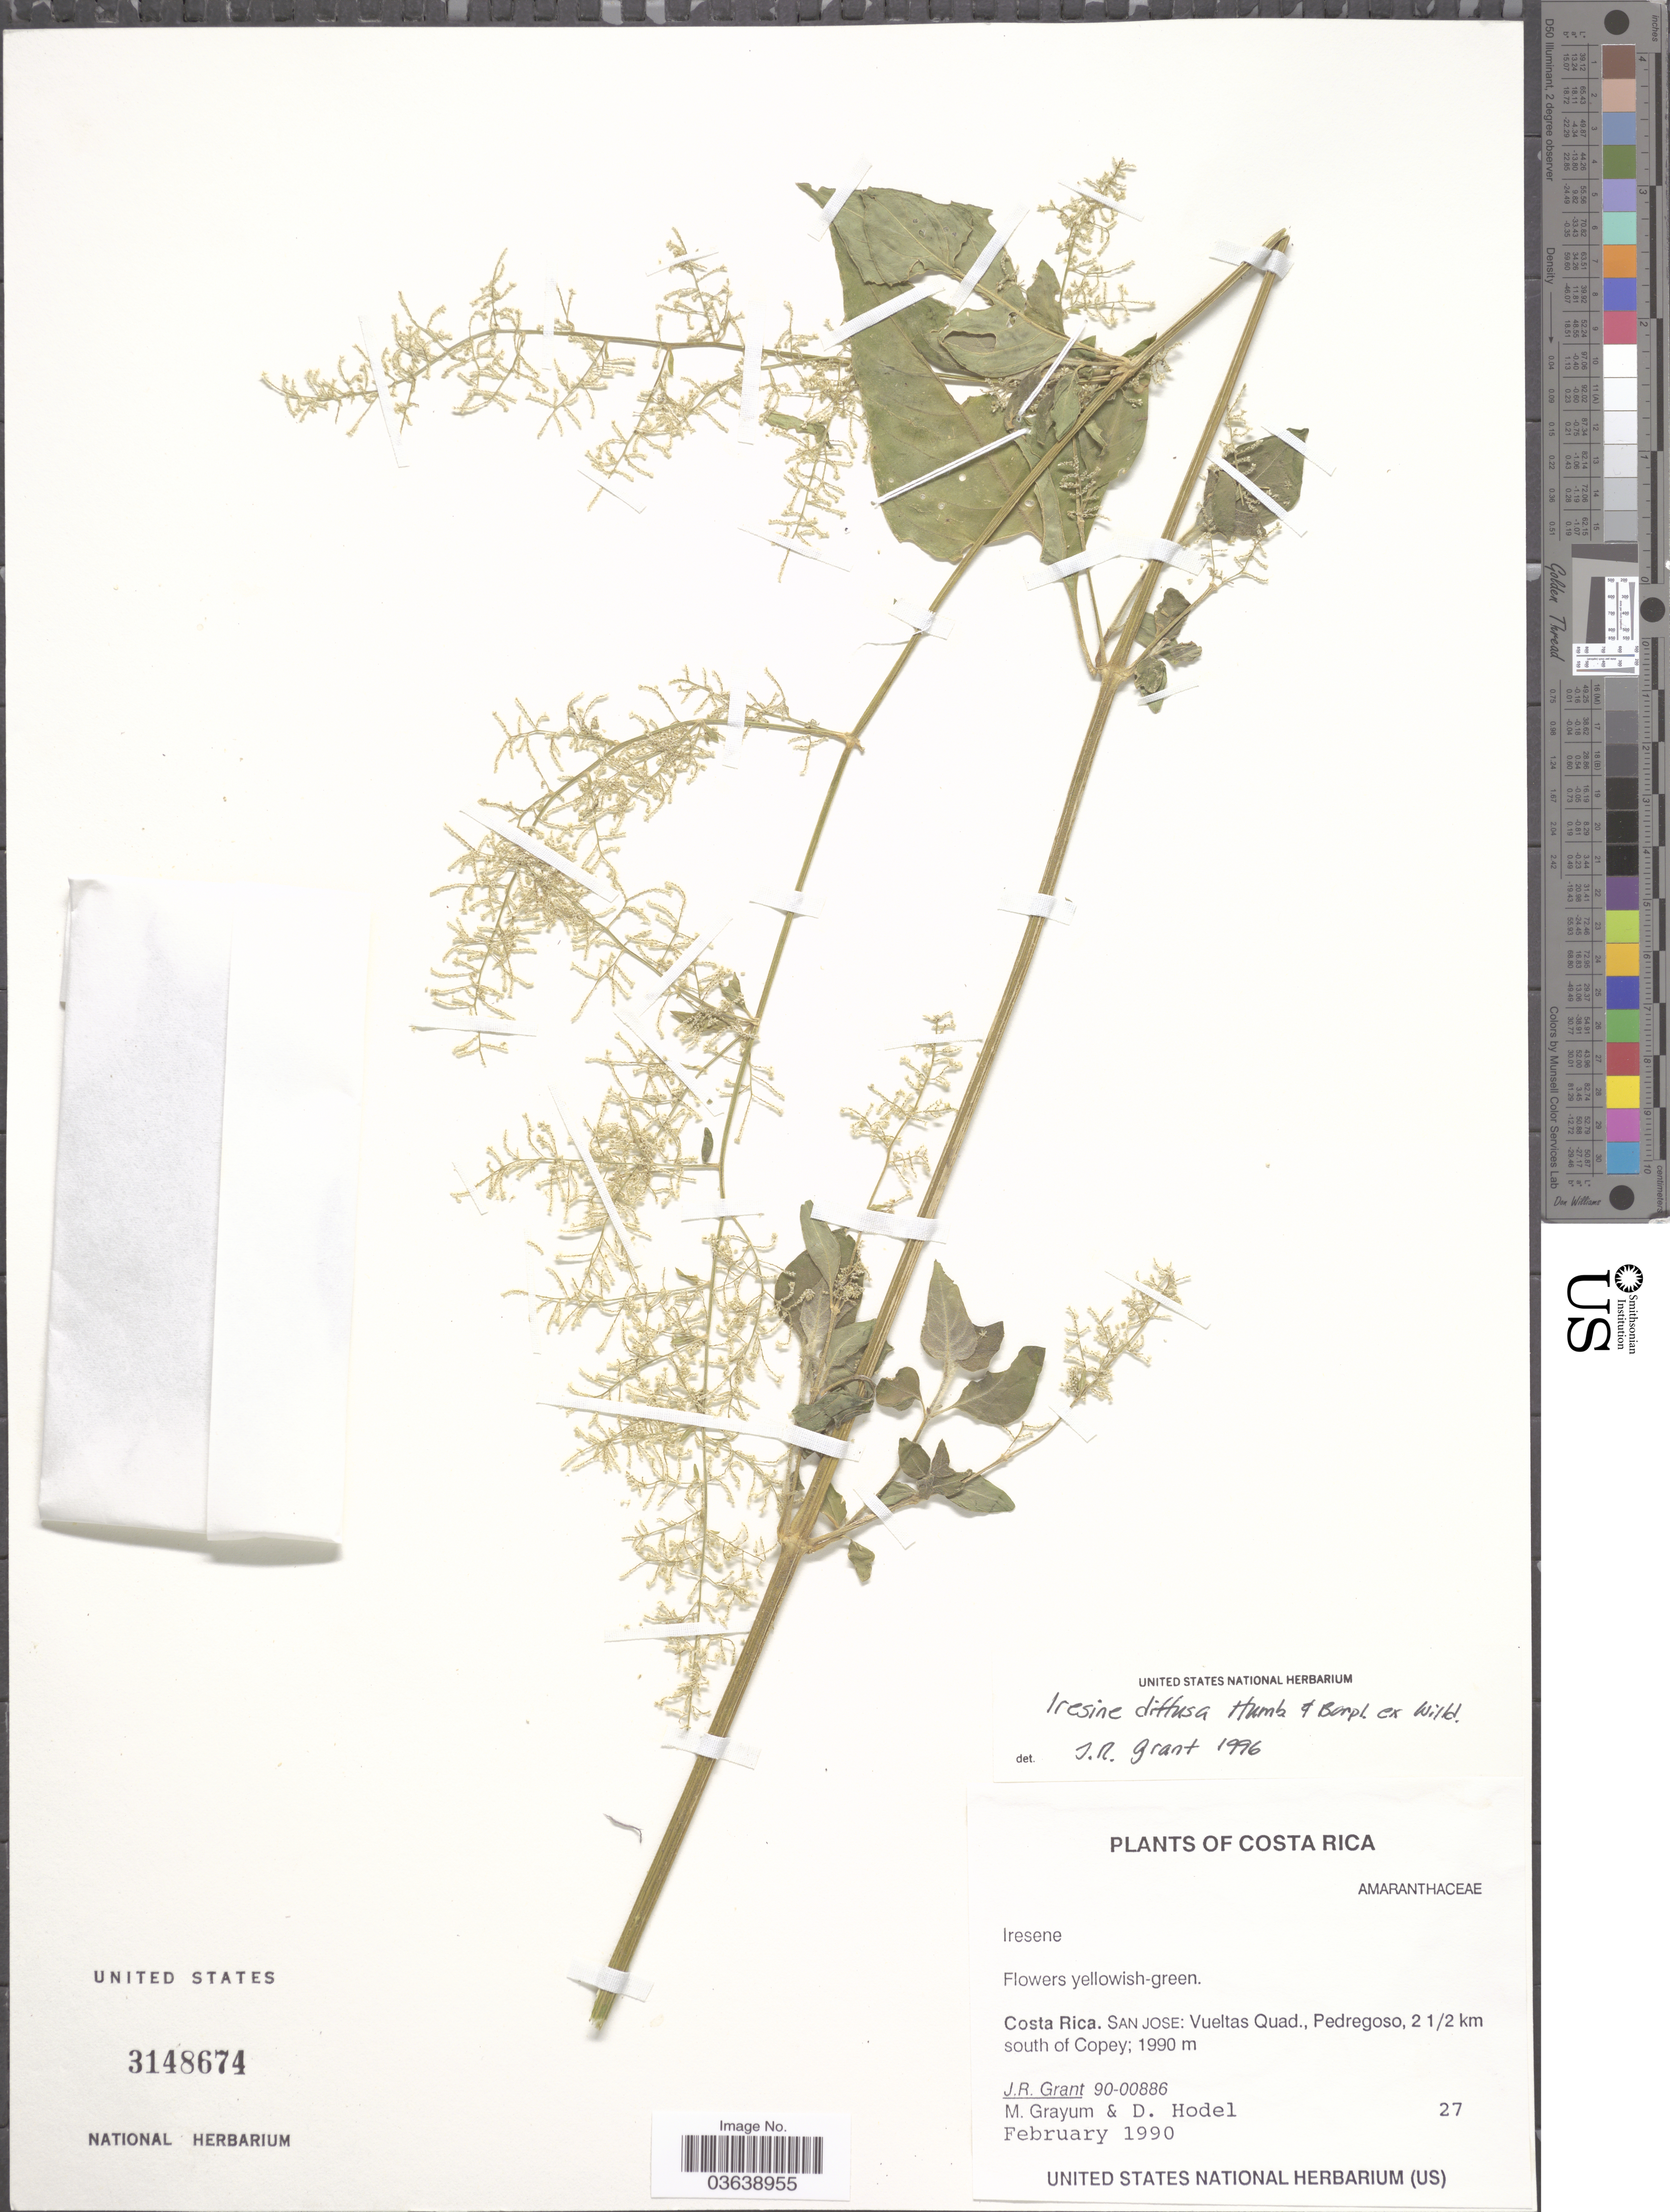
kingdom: Plantae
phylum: Tracheophyta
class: Magnoliopsida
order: Caryophyllales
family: Amaranthaceae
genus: Iresine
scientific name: Iresine celosia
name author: L.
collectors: J. Grant, M. H. Grayum & D. R. Hodel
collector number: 90-00886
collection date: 1990-02-27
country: Costa Rica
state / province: San José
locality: Vueltas Quad., Pedregoso 2½ km south of Copey.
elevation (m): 1990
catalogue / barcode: US 3148674